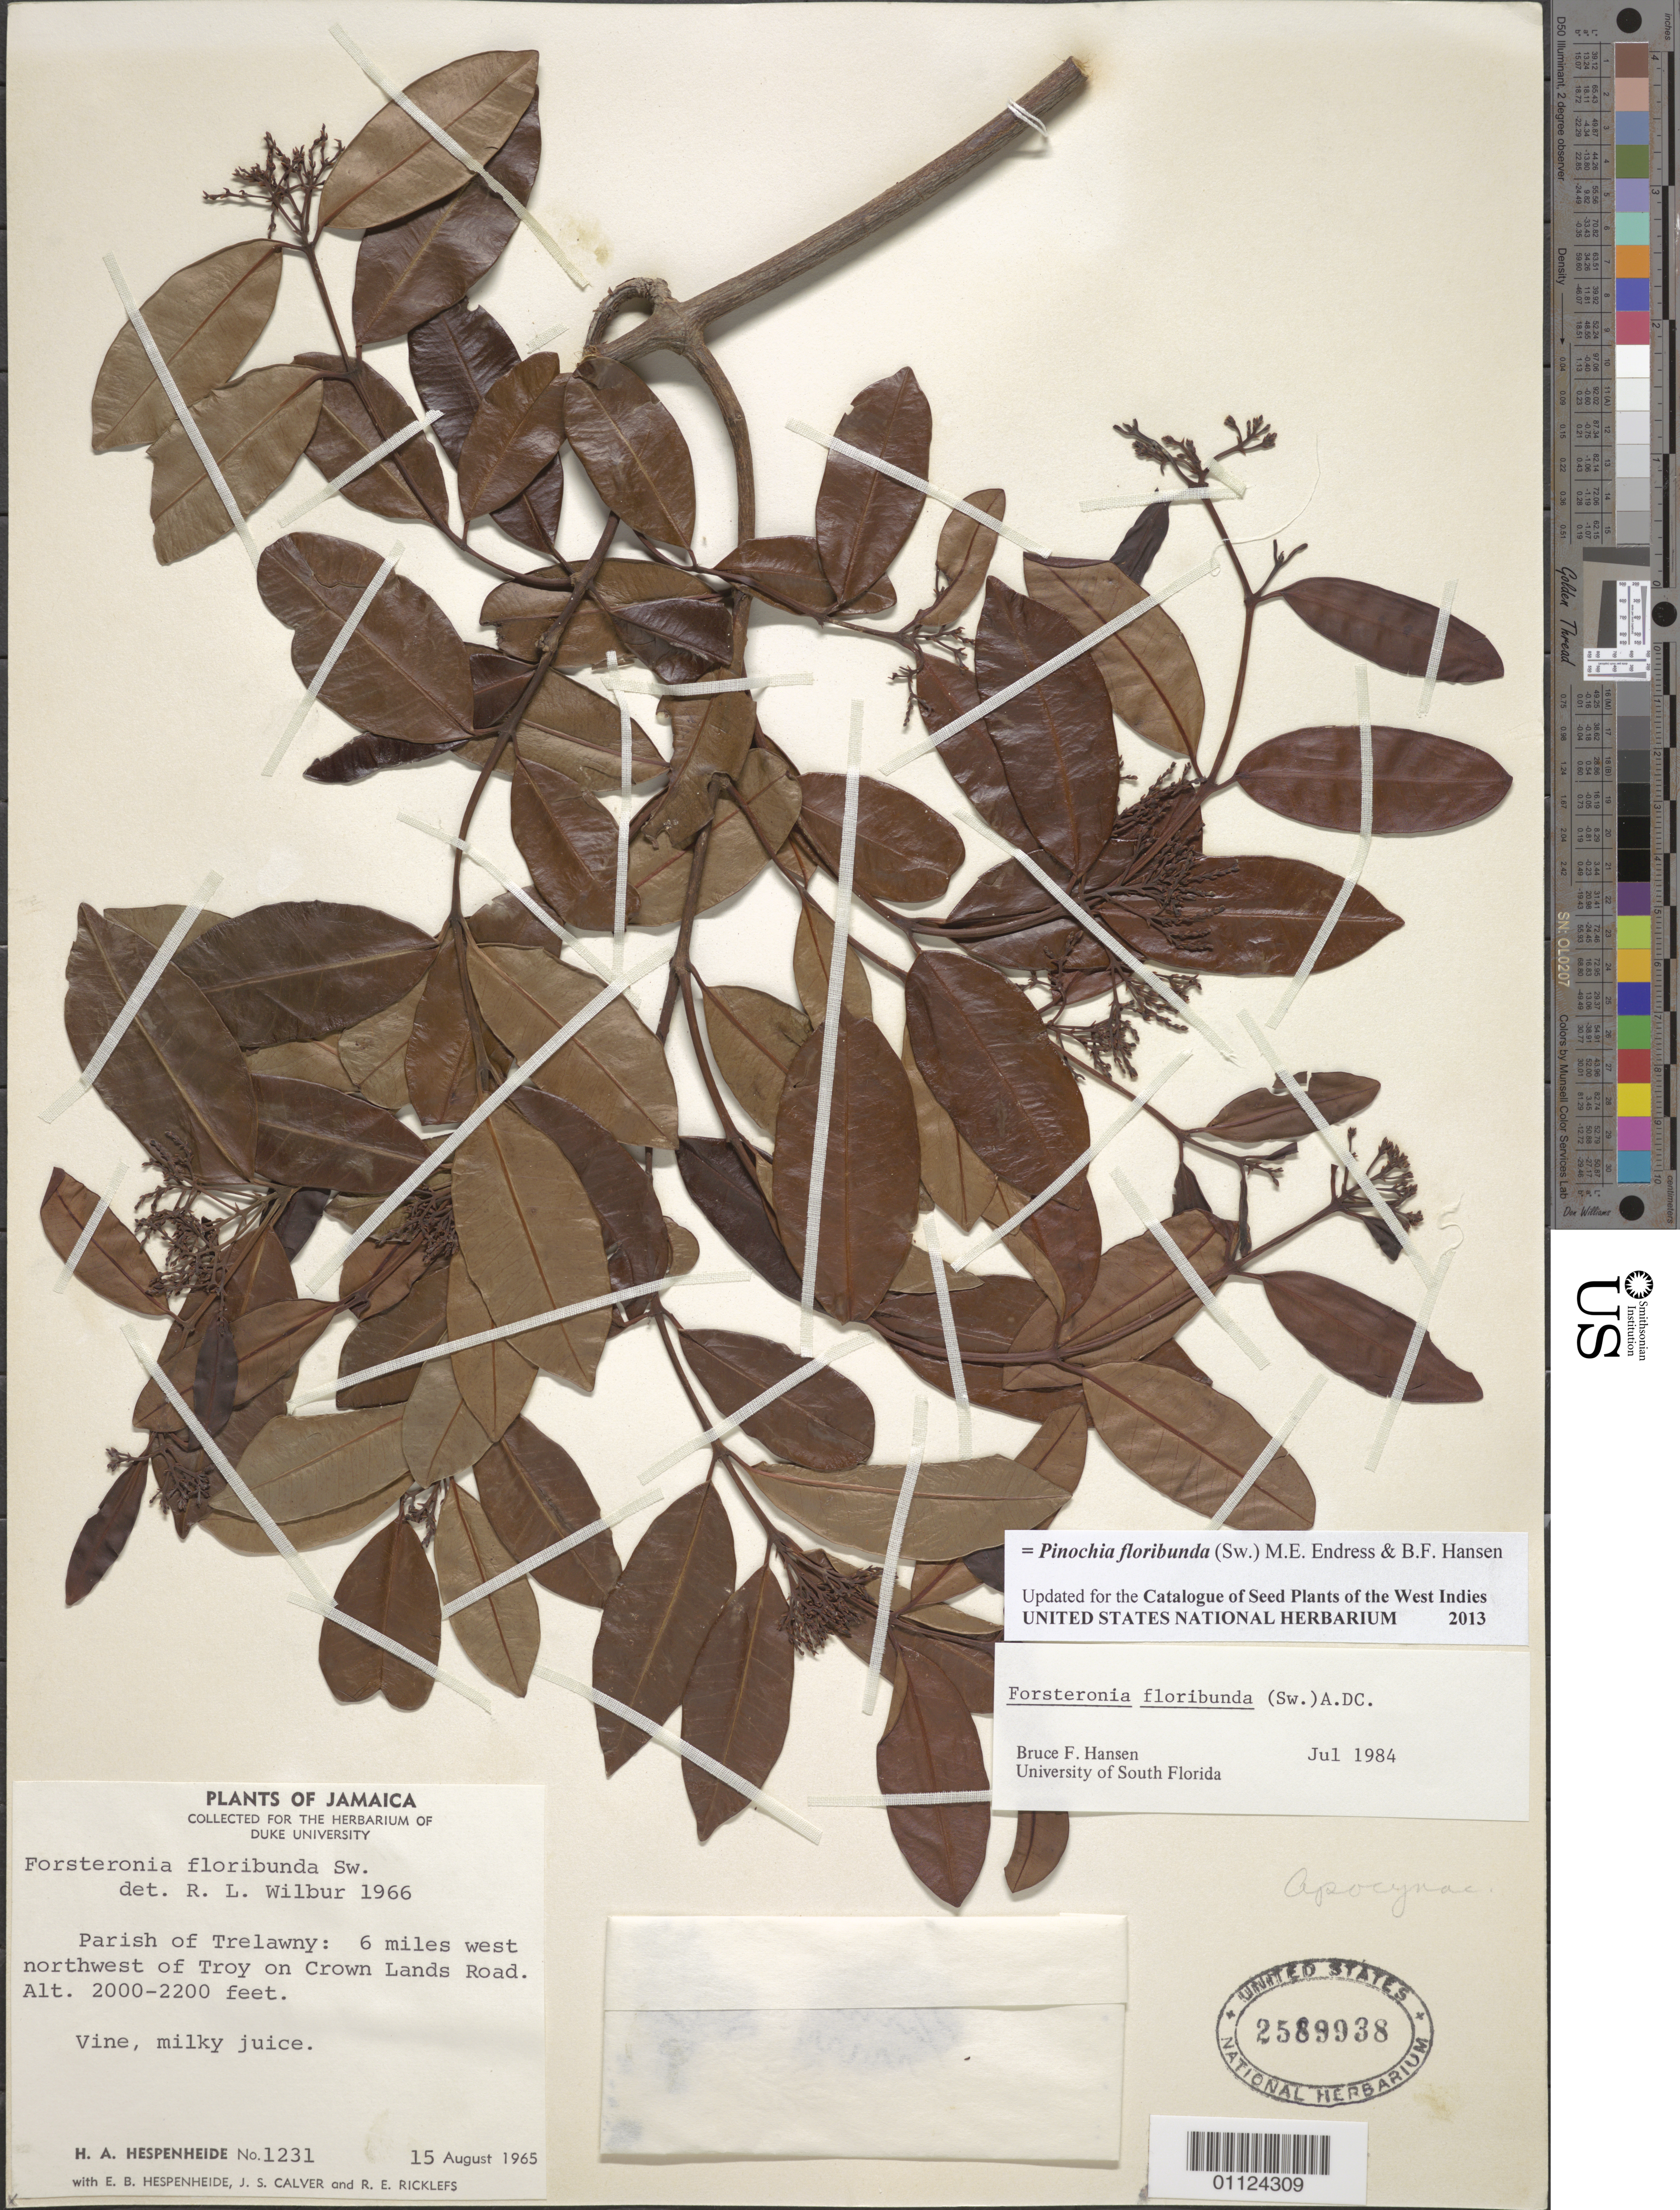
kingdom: Plantae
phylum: Tracheophyta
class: Magnoliopsida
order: Gentianales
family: Apocynaceae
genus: Pinochia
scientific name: Pinochia floribunda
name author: (Sw.) M.E. Endress & B.F. Hansen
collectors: H. A. Hespenheide, E. Hespenheide, J. Calver & R. Ricklefs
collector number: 1231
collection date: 1965-08-15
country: Jamaica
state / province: Trelawny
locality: Troy, 6 miles WNW on Crown Lands Road.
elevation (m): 610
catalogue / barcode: US 2589938